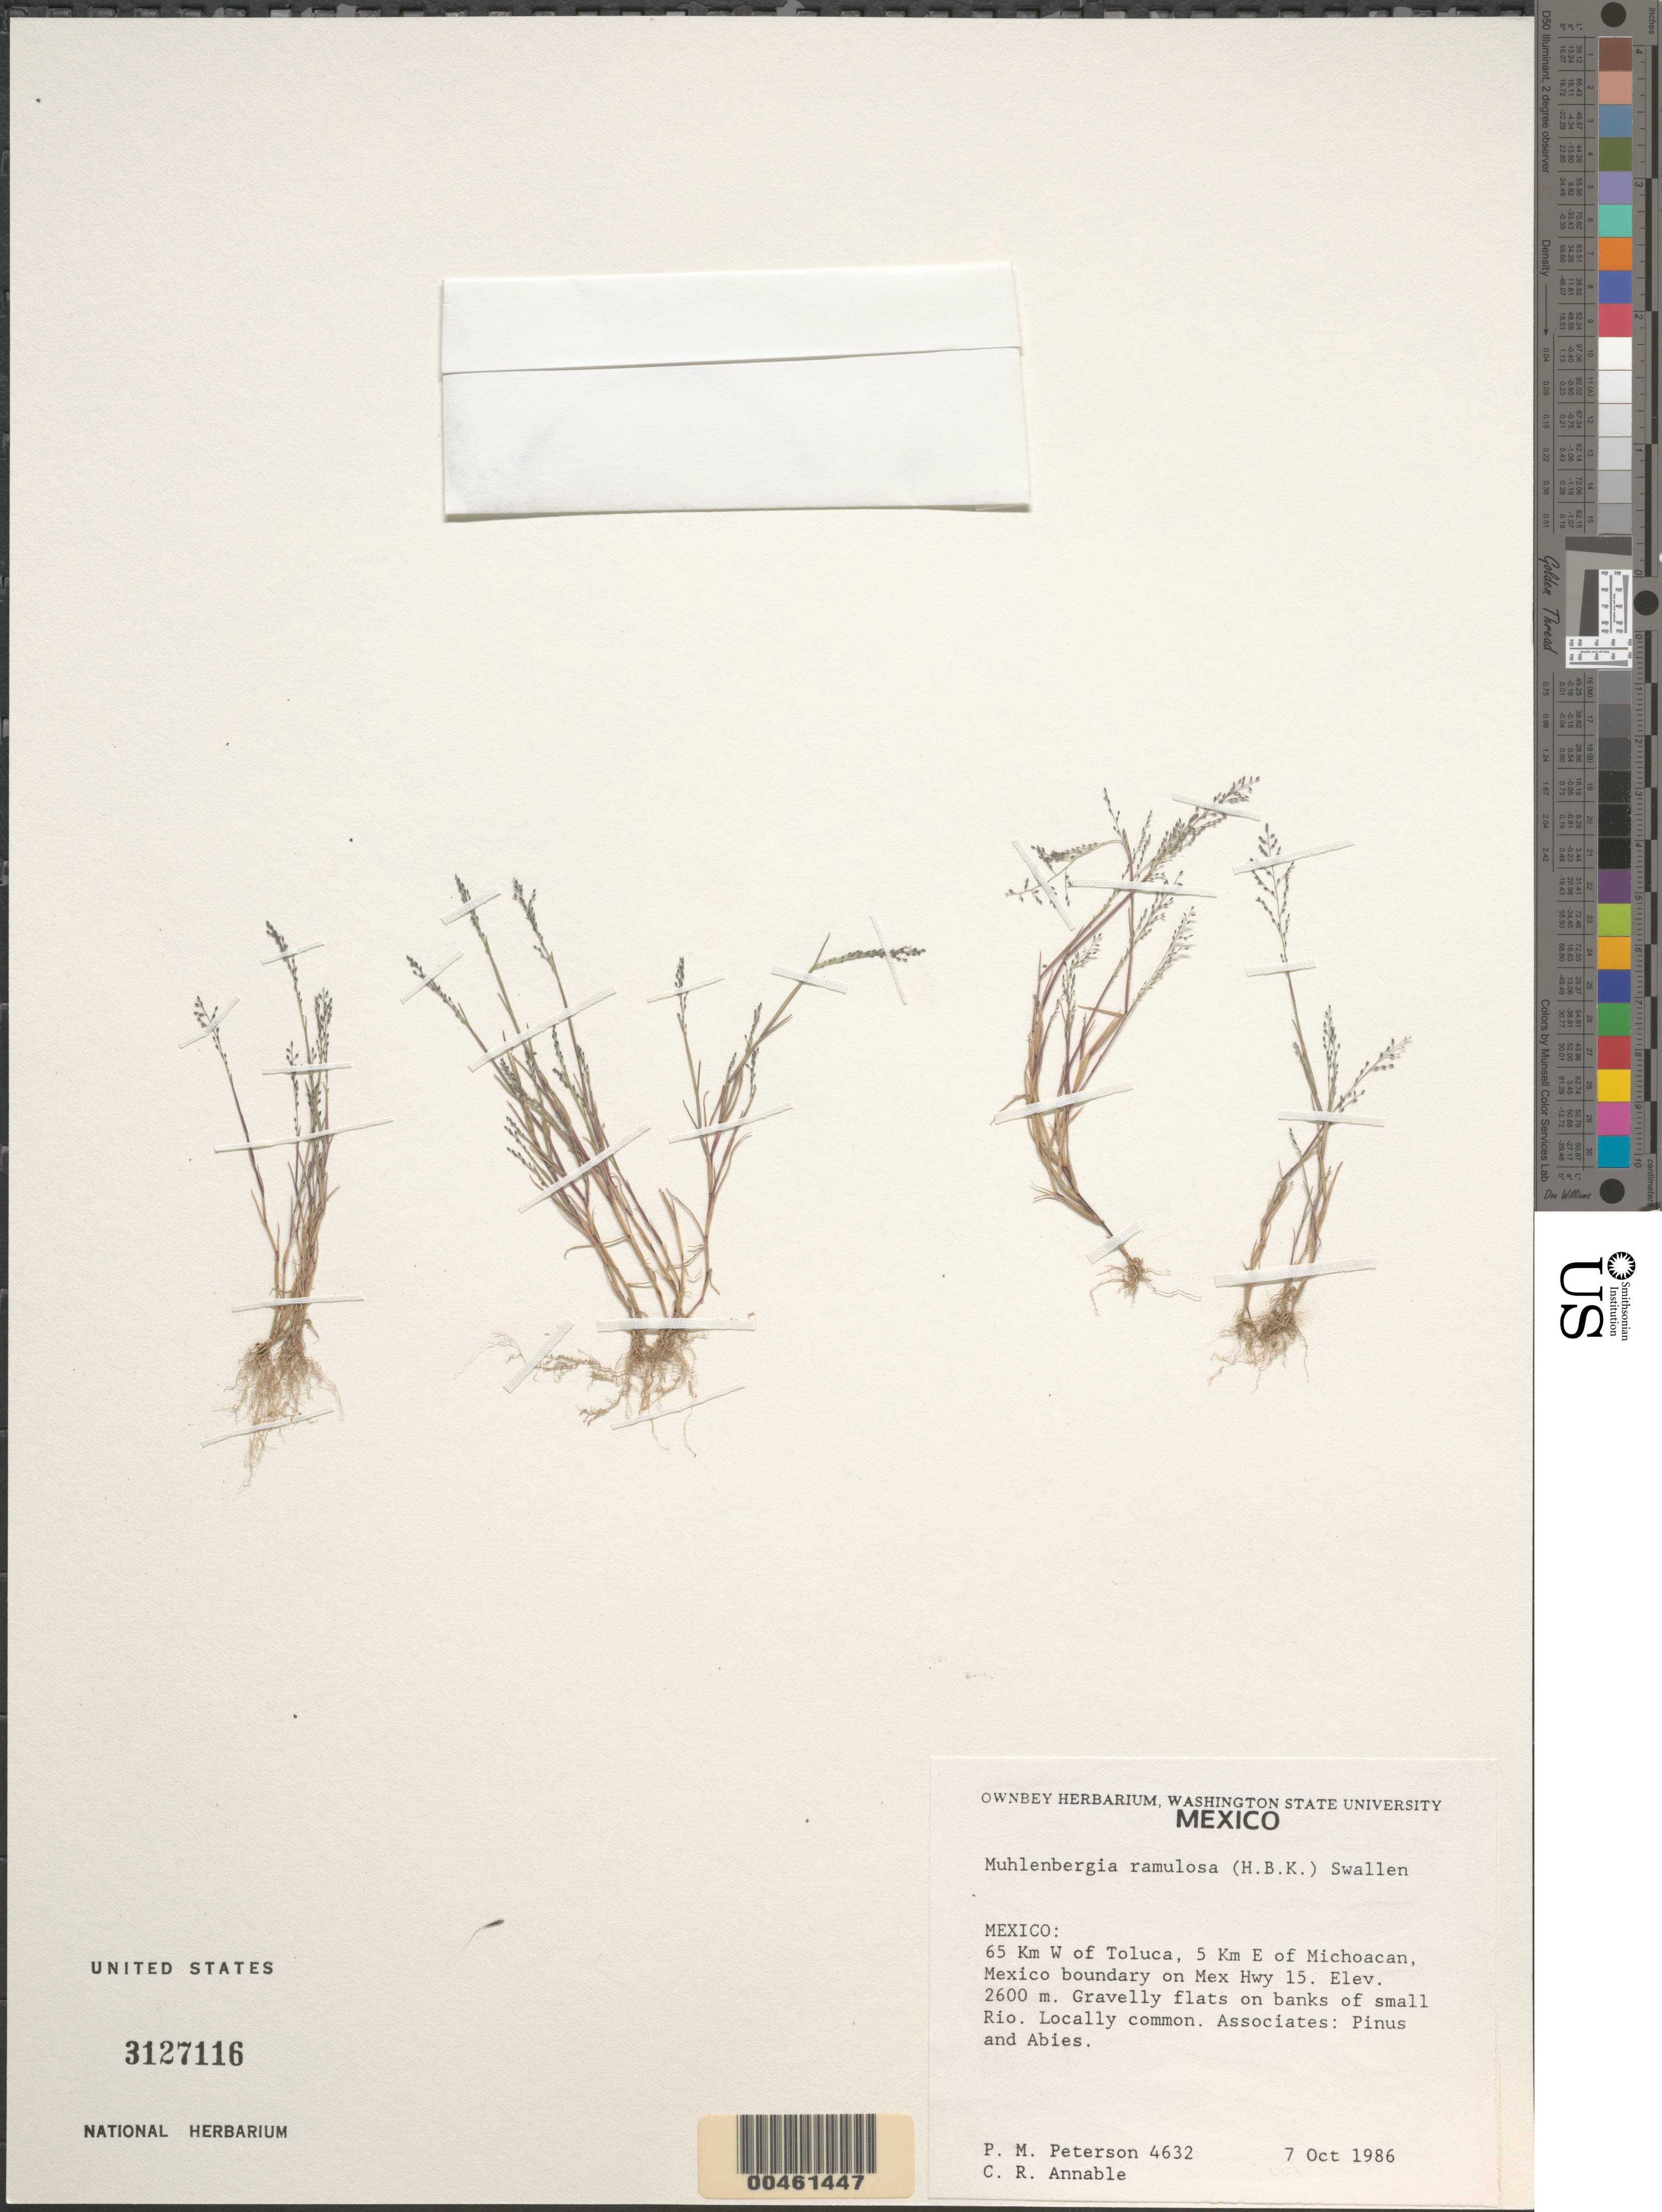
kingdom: Plantae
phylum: Tracheophyta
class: Liliopsida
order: Poales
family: Poaceae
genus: Muhlenbergia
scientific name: Muhlenbergia ramulosa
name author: (Kunth) Swallen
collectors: P. M. Peterson & C. R. Annable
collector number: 04632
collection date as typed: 07 Oct 1986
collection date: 1986-10-07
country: Mexico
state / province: México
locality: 65 km W of Toluca, 5 km E of Michoacan - Mexico boundary on Mex 15.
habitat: Gravelly flats on banks of small Rio. Associated with Pinus and Abies.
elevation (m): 2600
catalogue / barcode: US 3127116